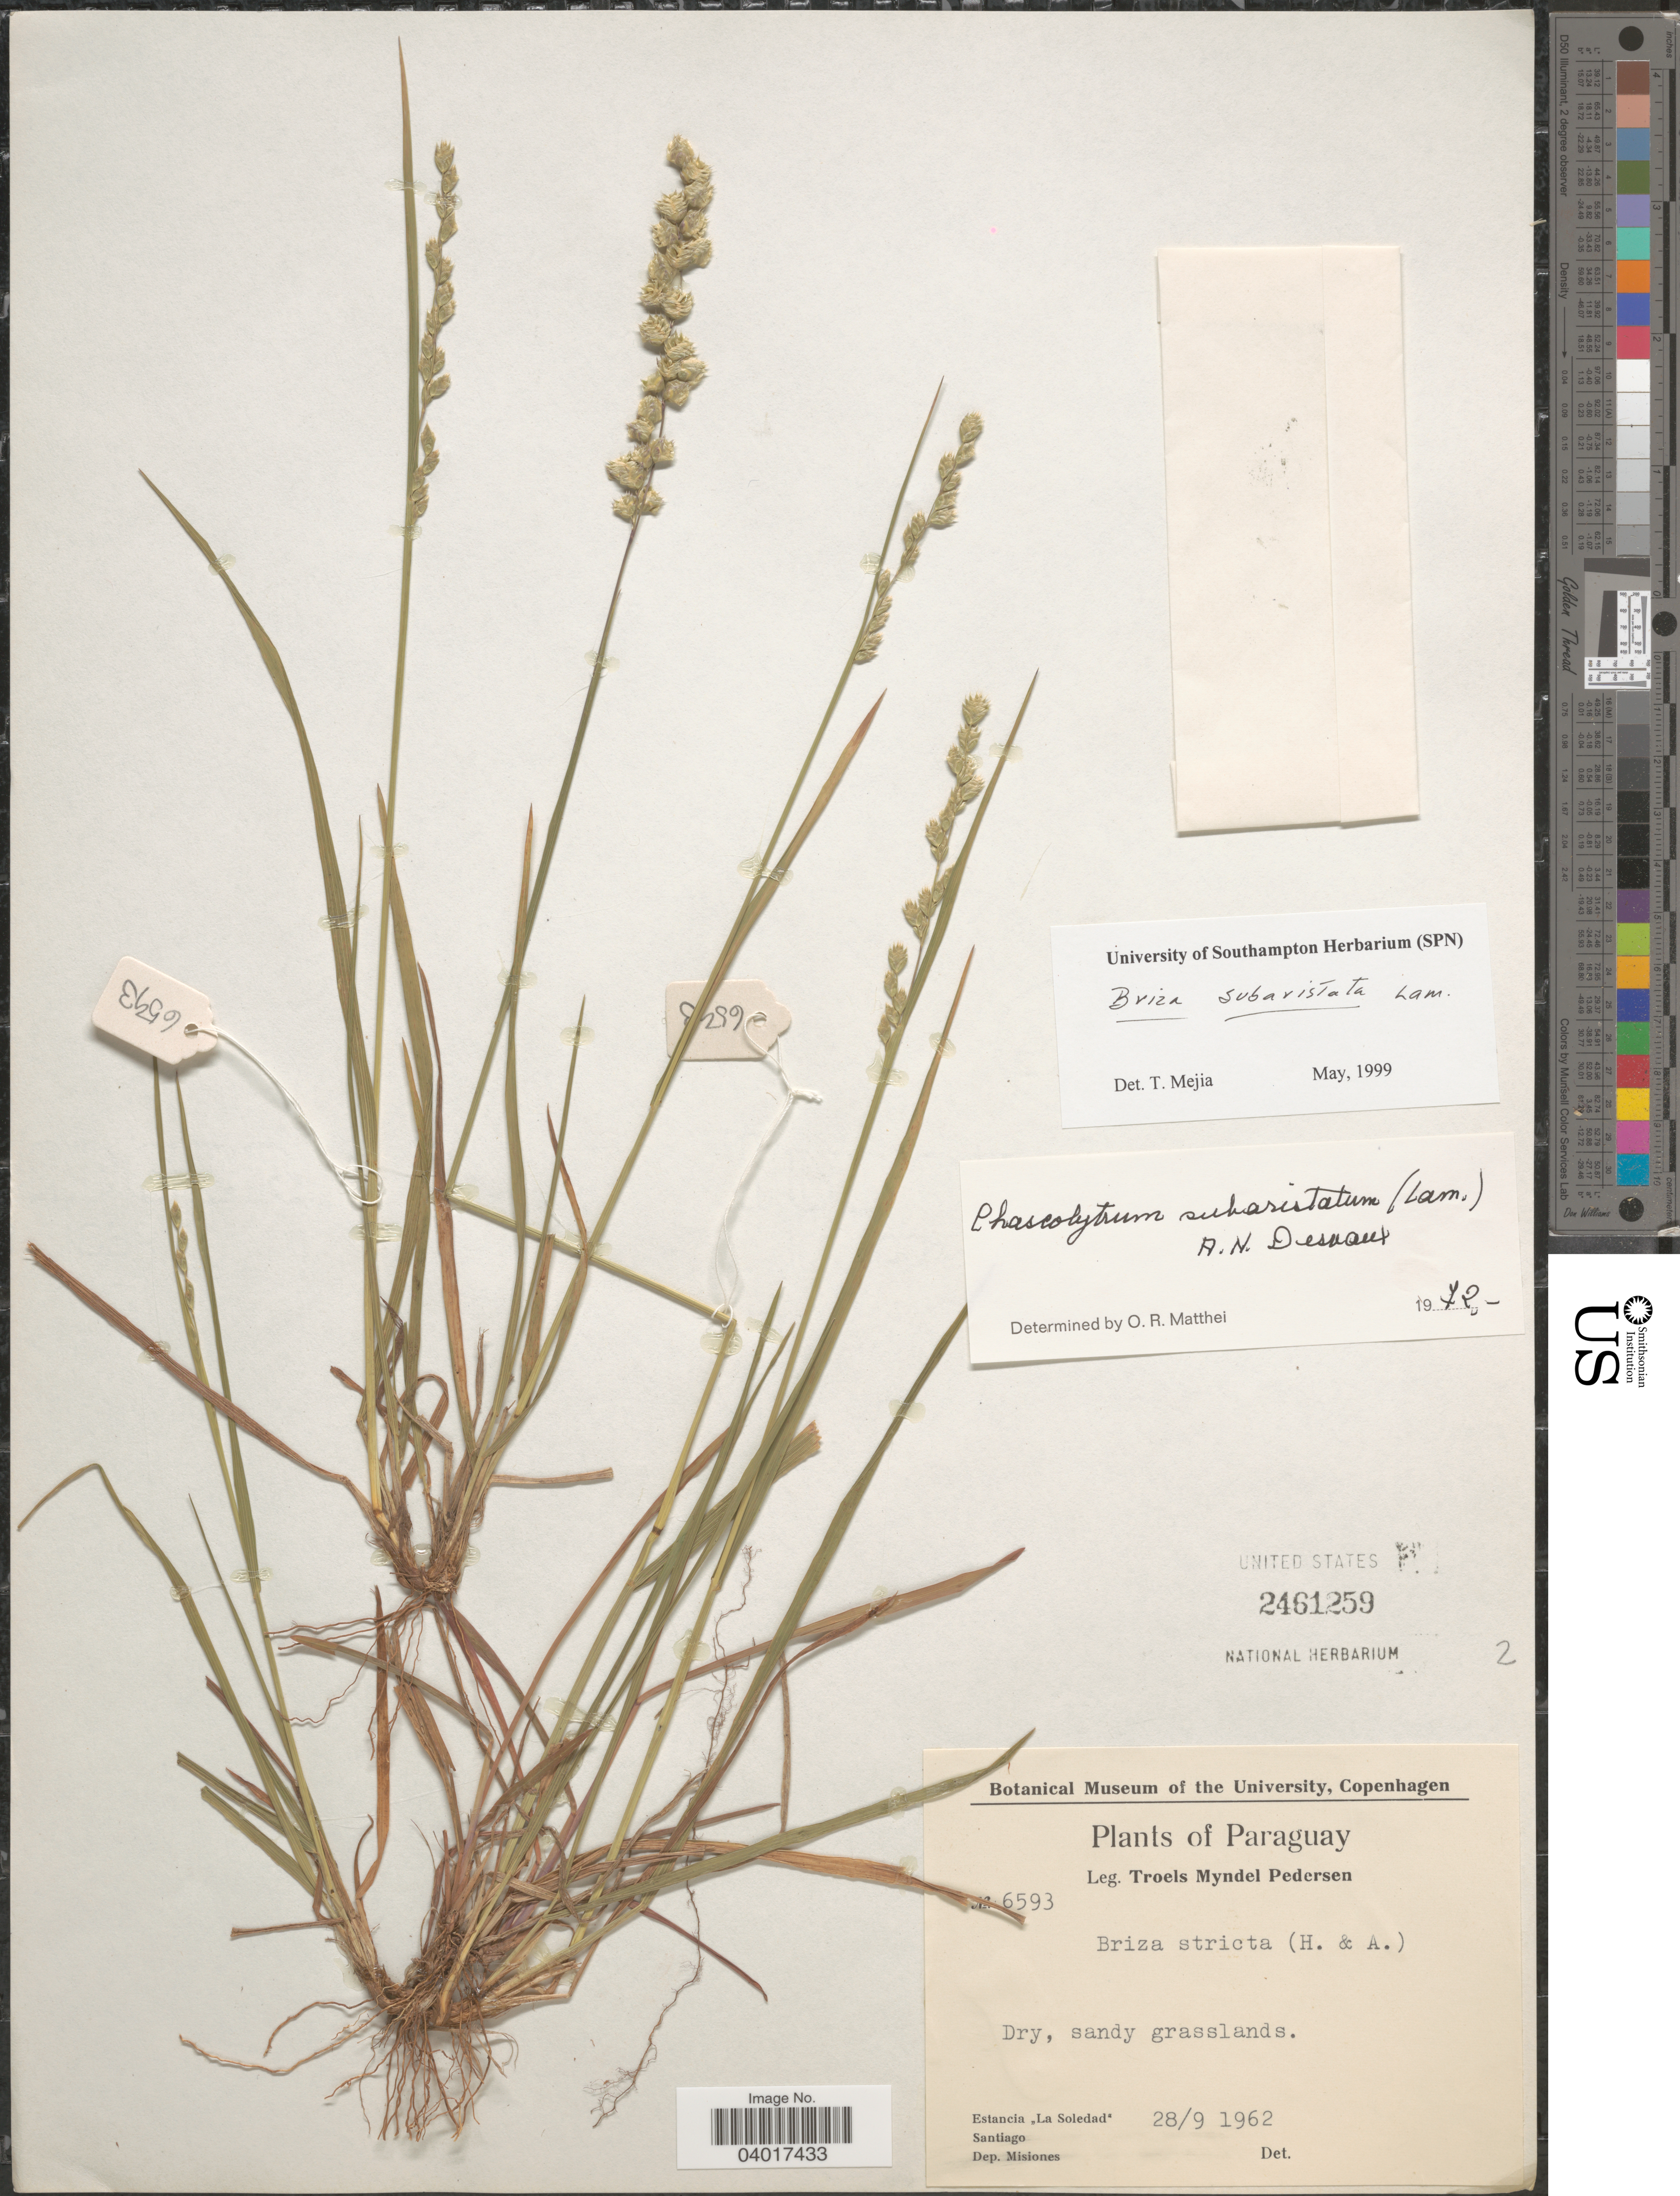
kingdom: Plantae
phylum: Tracheophyta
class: Liliopsida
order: Poales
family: Poaceae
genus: Chascolytrum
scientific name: Chascolytrum subaristatum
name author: (Lam.) Desv.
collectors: T. Pederson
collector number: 6593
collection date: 1962-09-28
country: Paraguay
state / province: Misiones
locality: Estancia "LaSoledad". Santiago. Dep. Misiones.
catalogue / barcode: US 2461259